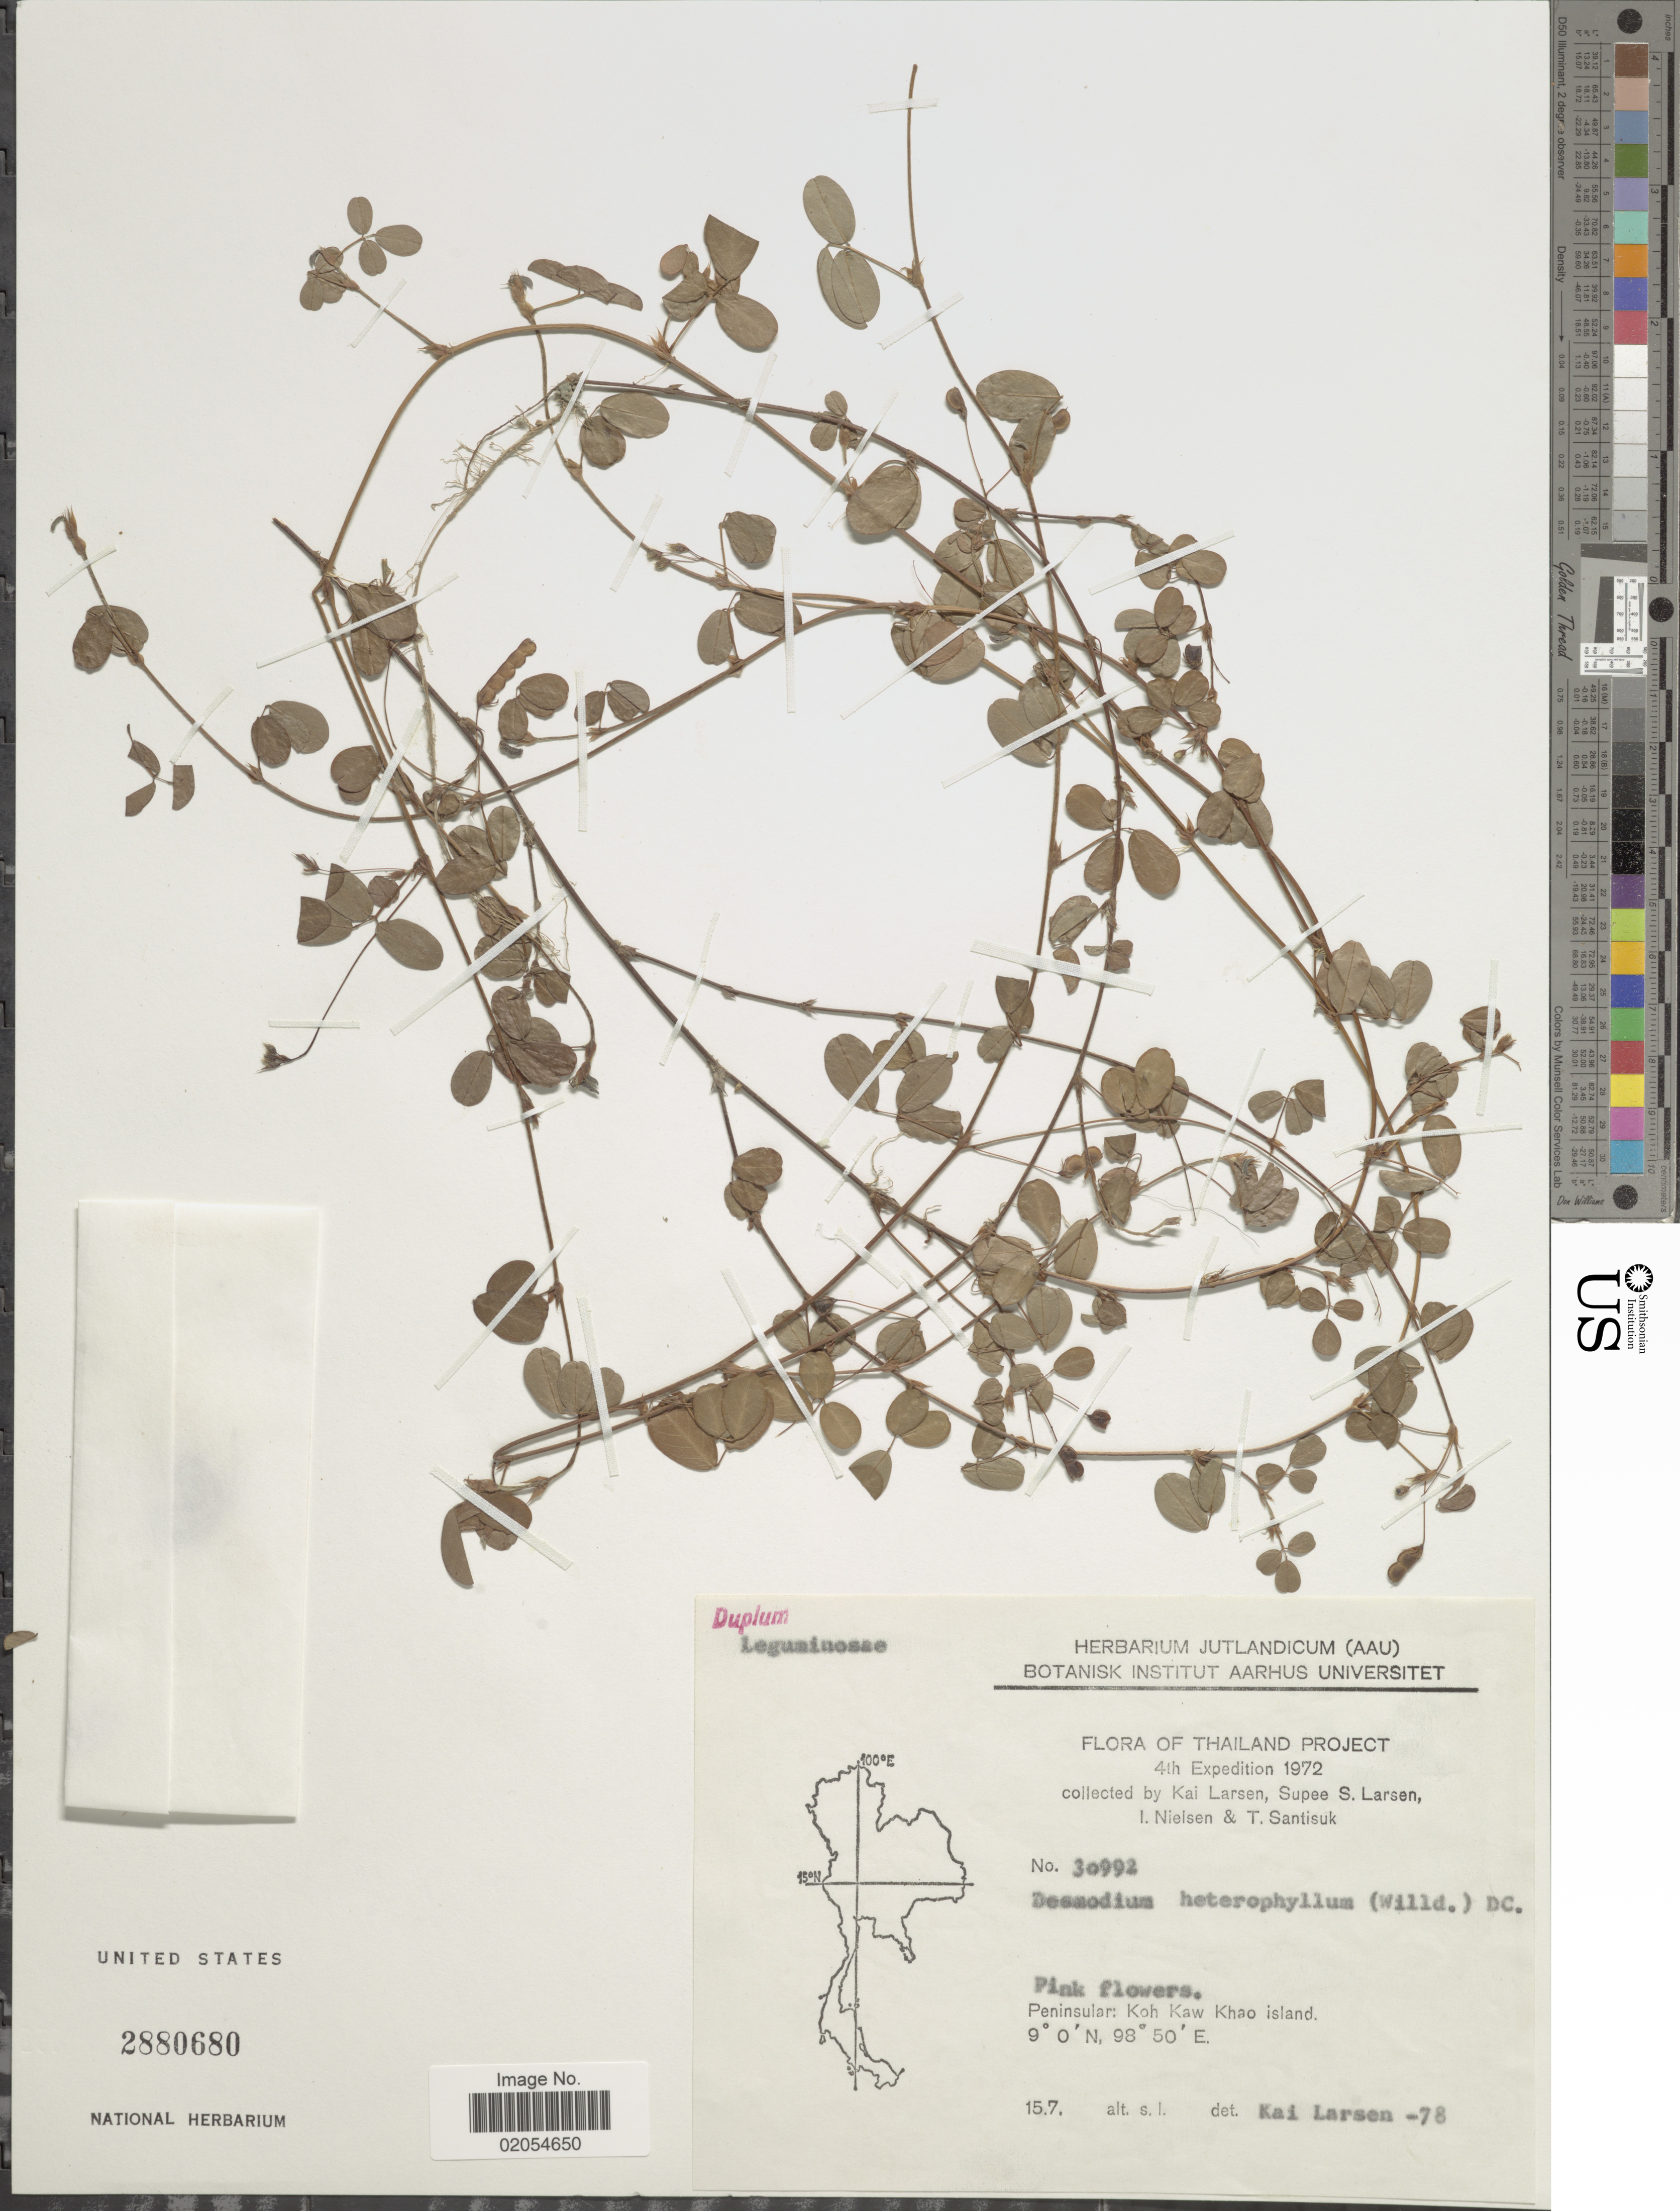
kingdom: Plantae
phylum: Tracheophyta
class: Magnoliopsida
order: Fabales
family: Fabaceae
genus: Grona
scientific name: Grona heterophylla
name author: (Willd.) H. Ohashi & K. Ohashi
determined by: Strong, Mark T., (BOT), Smithsonian Institution - National Museum of Natural History (UNITED STATES)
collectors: K. Larsen, S. Larsen, I. Nielsen & T. Santisuk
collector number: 30992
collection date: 1972-07-15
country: Thailand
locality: Peninsular: Koh Kaw Khao Island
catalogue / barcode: US 2880680